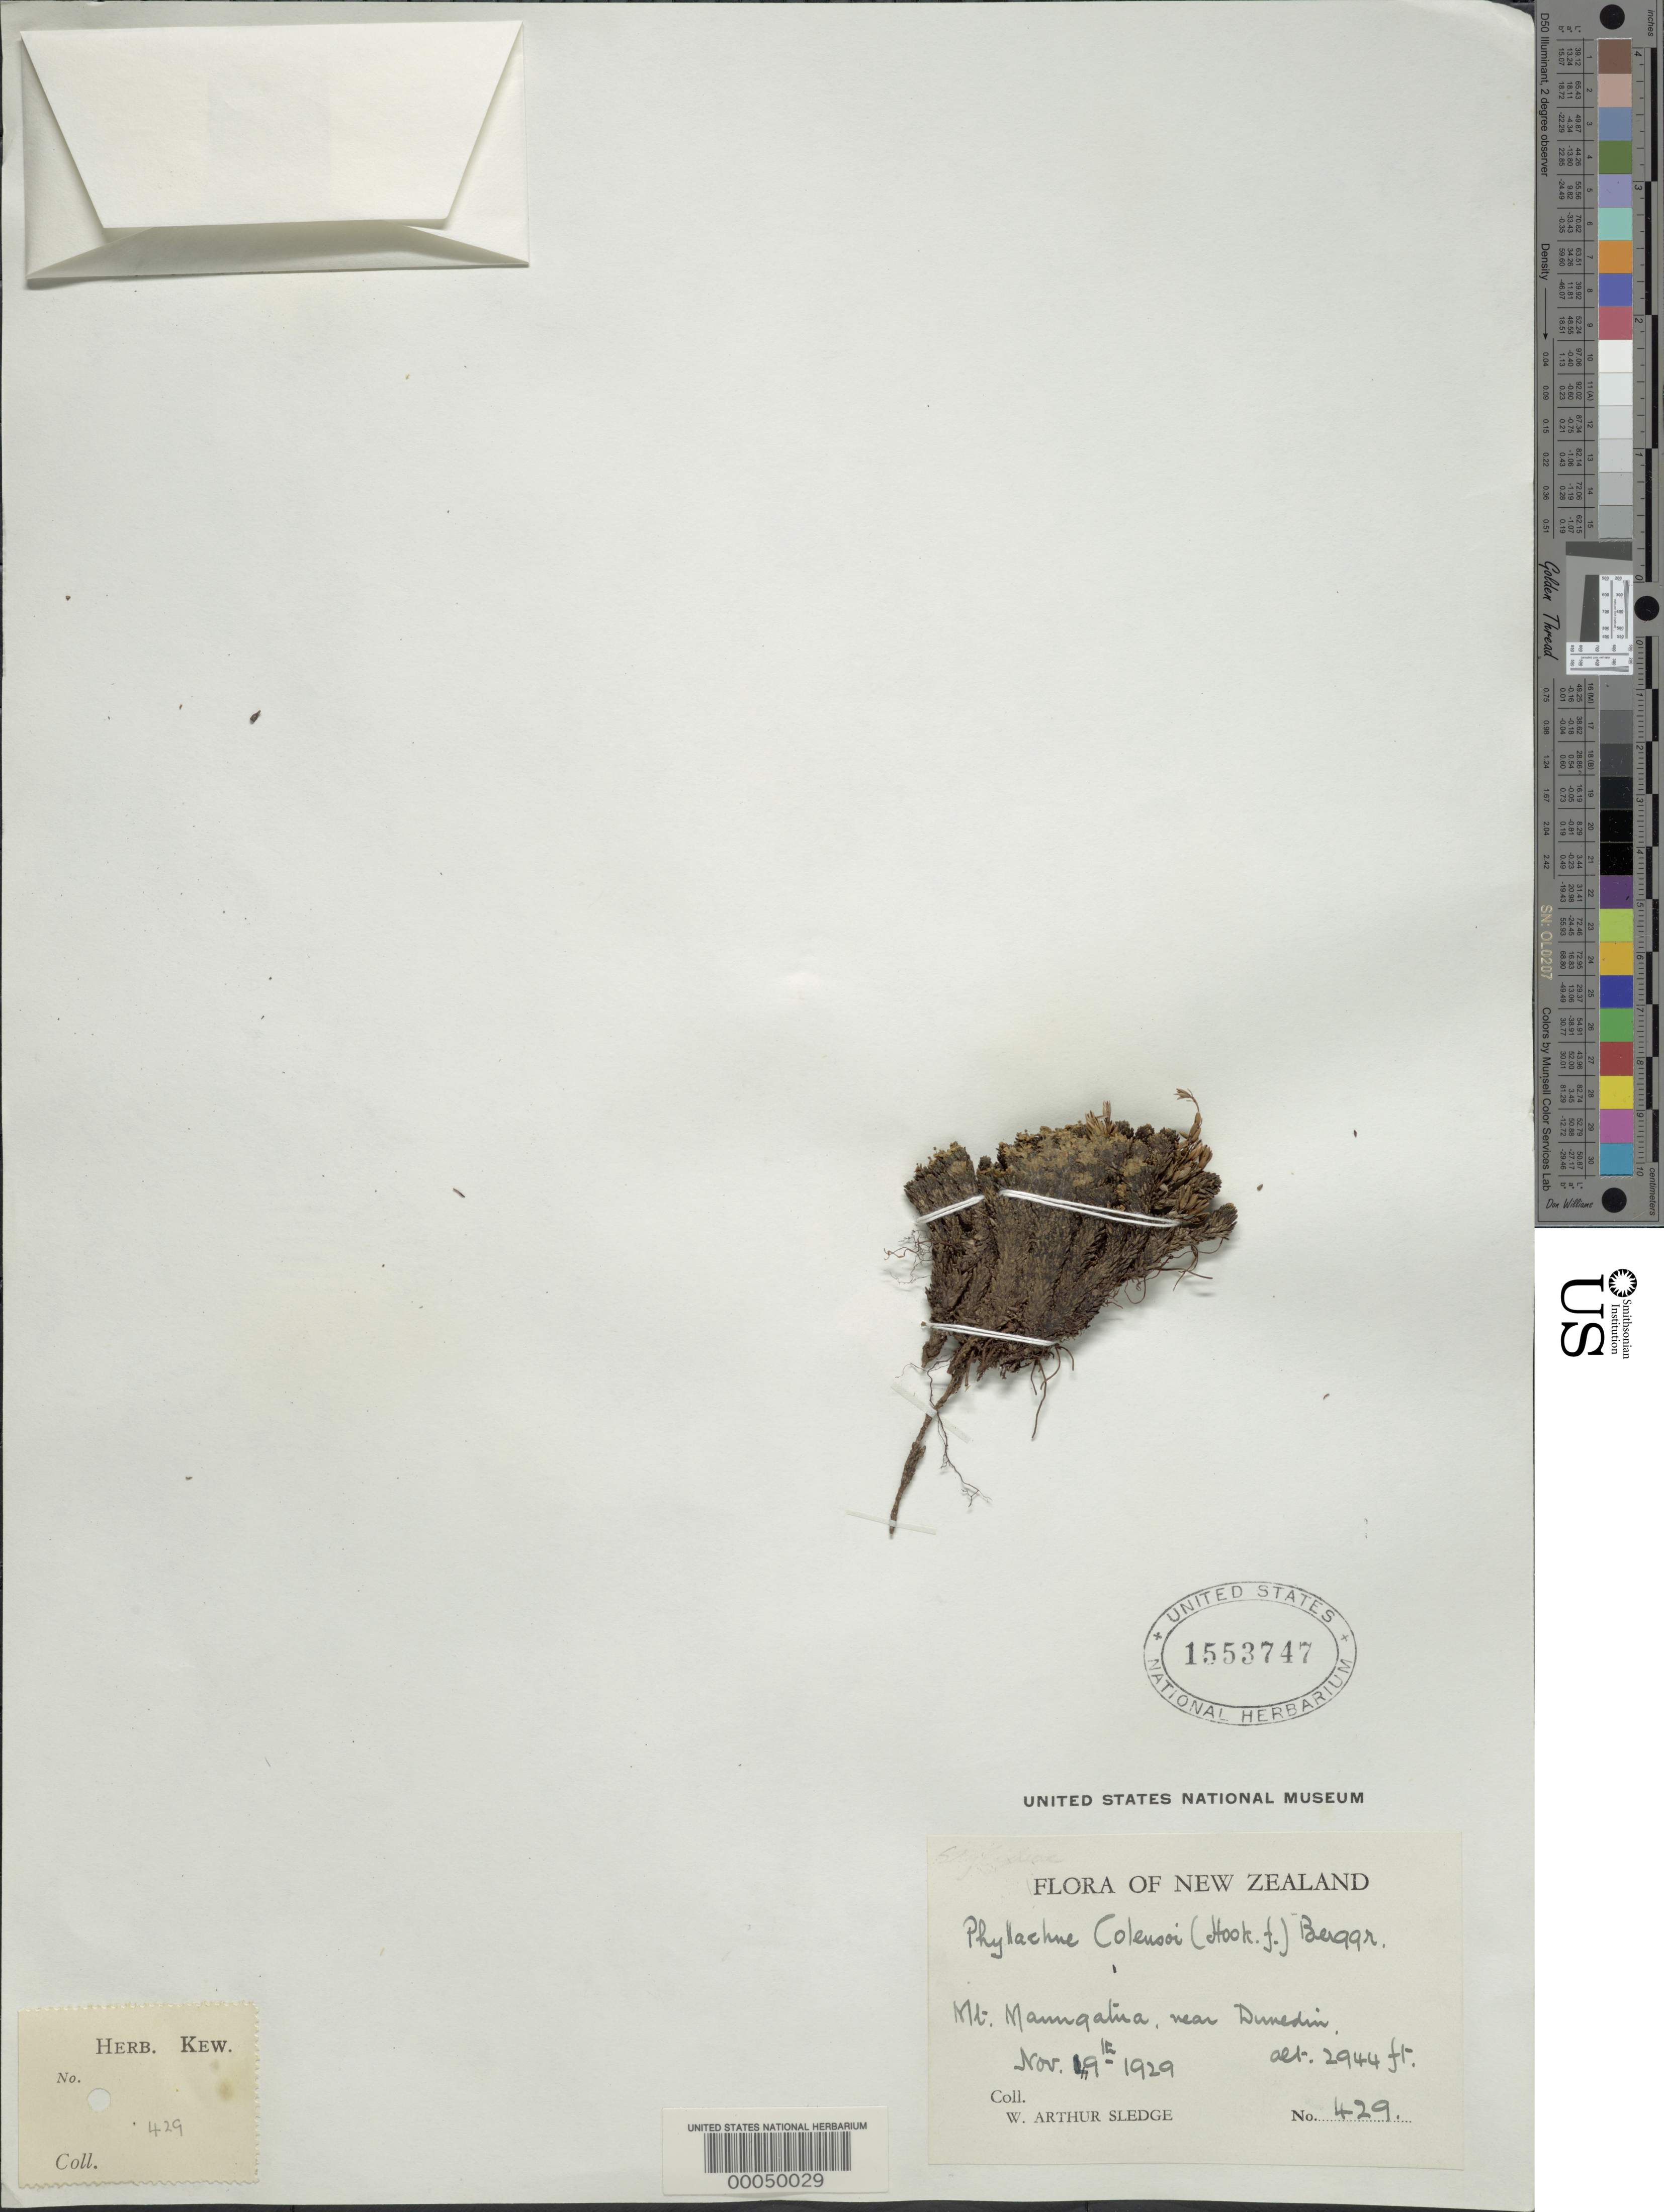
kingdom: Plantae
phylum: Tracheophyta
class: Magnoliopsida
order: Asterales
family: Stylidiaceae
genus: Phyllachne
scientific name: Phyllachne colensoi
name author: (Hook. f.) Berggr.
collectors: W. A. Sledge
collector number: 429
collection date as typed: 19 Nov 1929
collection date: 1929-11-19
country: New Zealand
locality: Mt. marmgalira, near dunedin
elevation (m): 0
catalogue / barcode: US 1553747